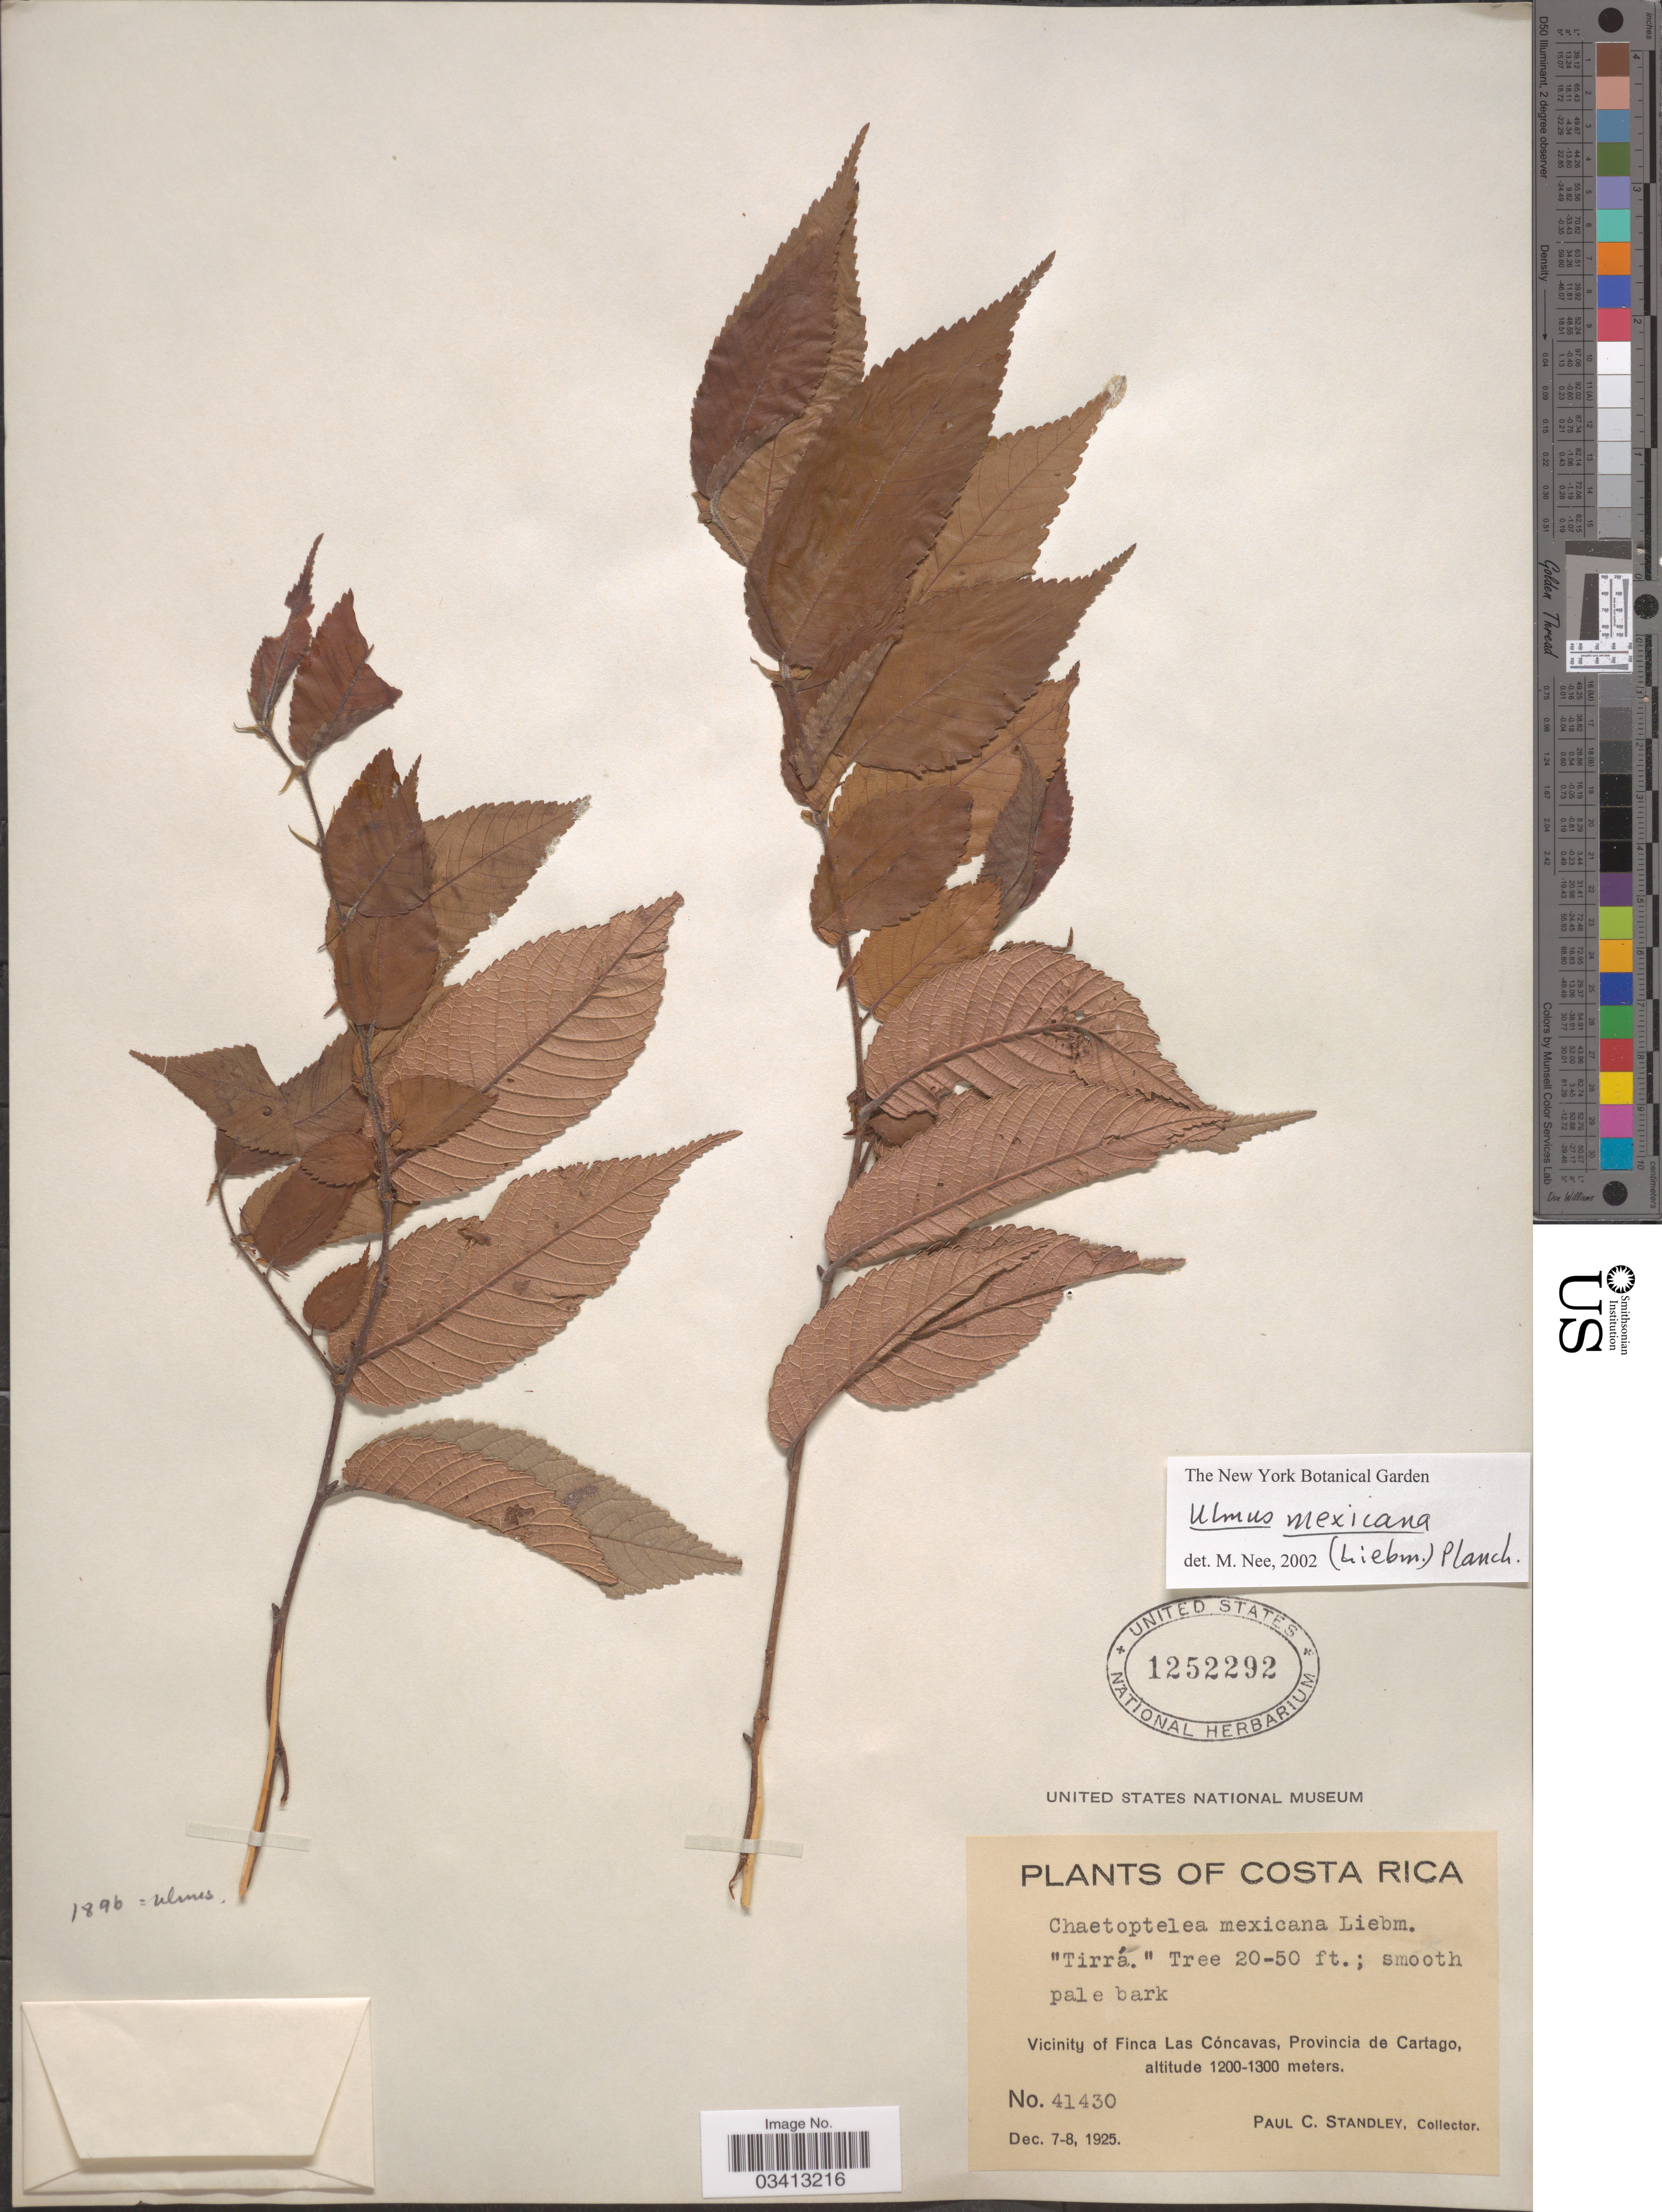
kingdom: Plantae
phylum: Tracheophyta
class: Magnoliopsida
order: Rosales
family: Ulmaceae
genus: Ulmus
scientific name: Ulmus mexicana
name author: (Liebm.) Planch.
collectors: P. C. Standley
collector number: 41430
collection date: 1925-12-07/1925-12-08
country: Costa Rica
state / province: Cartago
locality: Vicinity of Finca Las Cóncavas.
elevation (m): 1200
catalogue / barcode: US 1252292